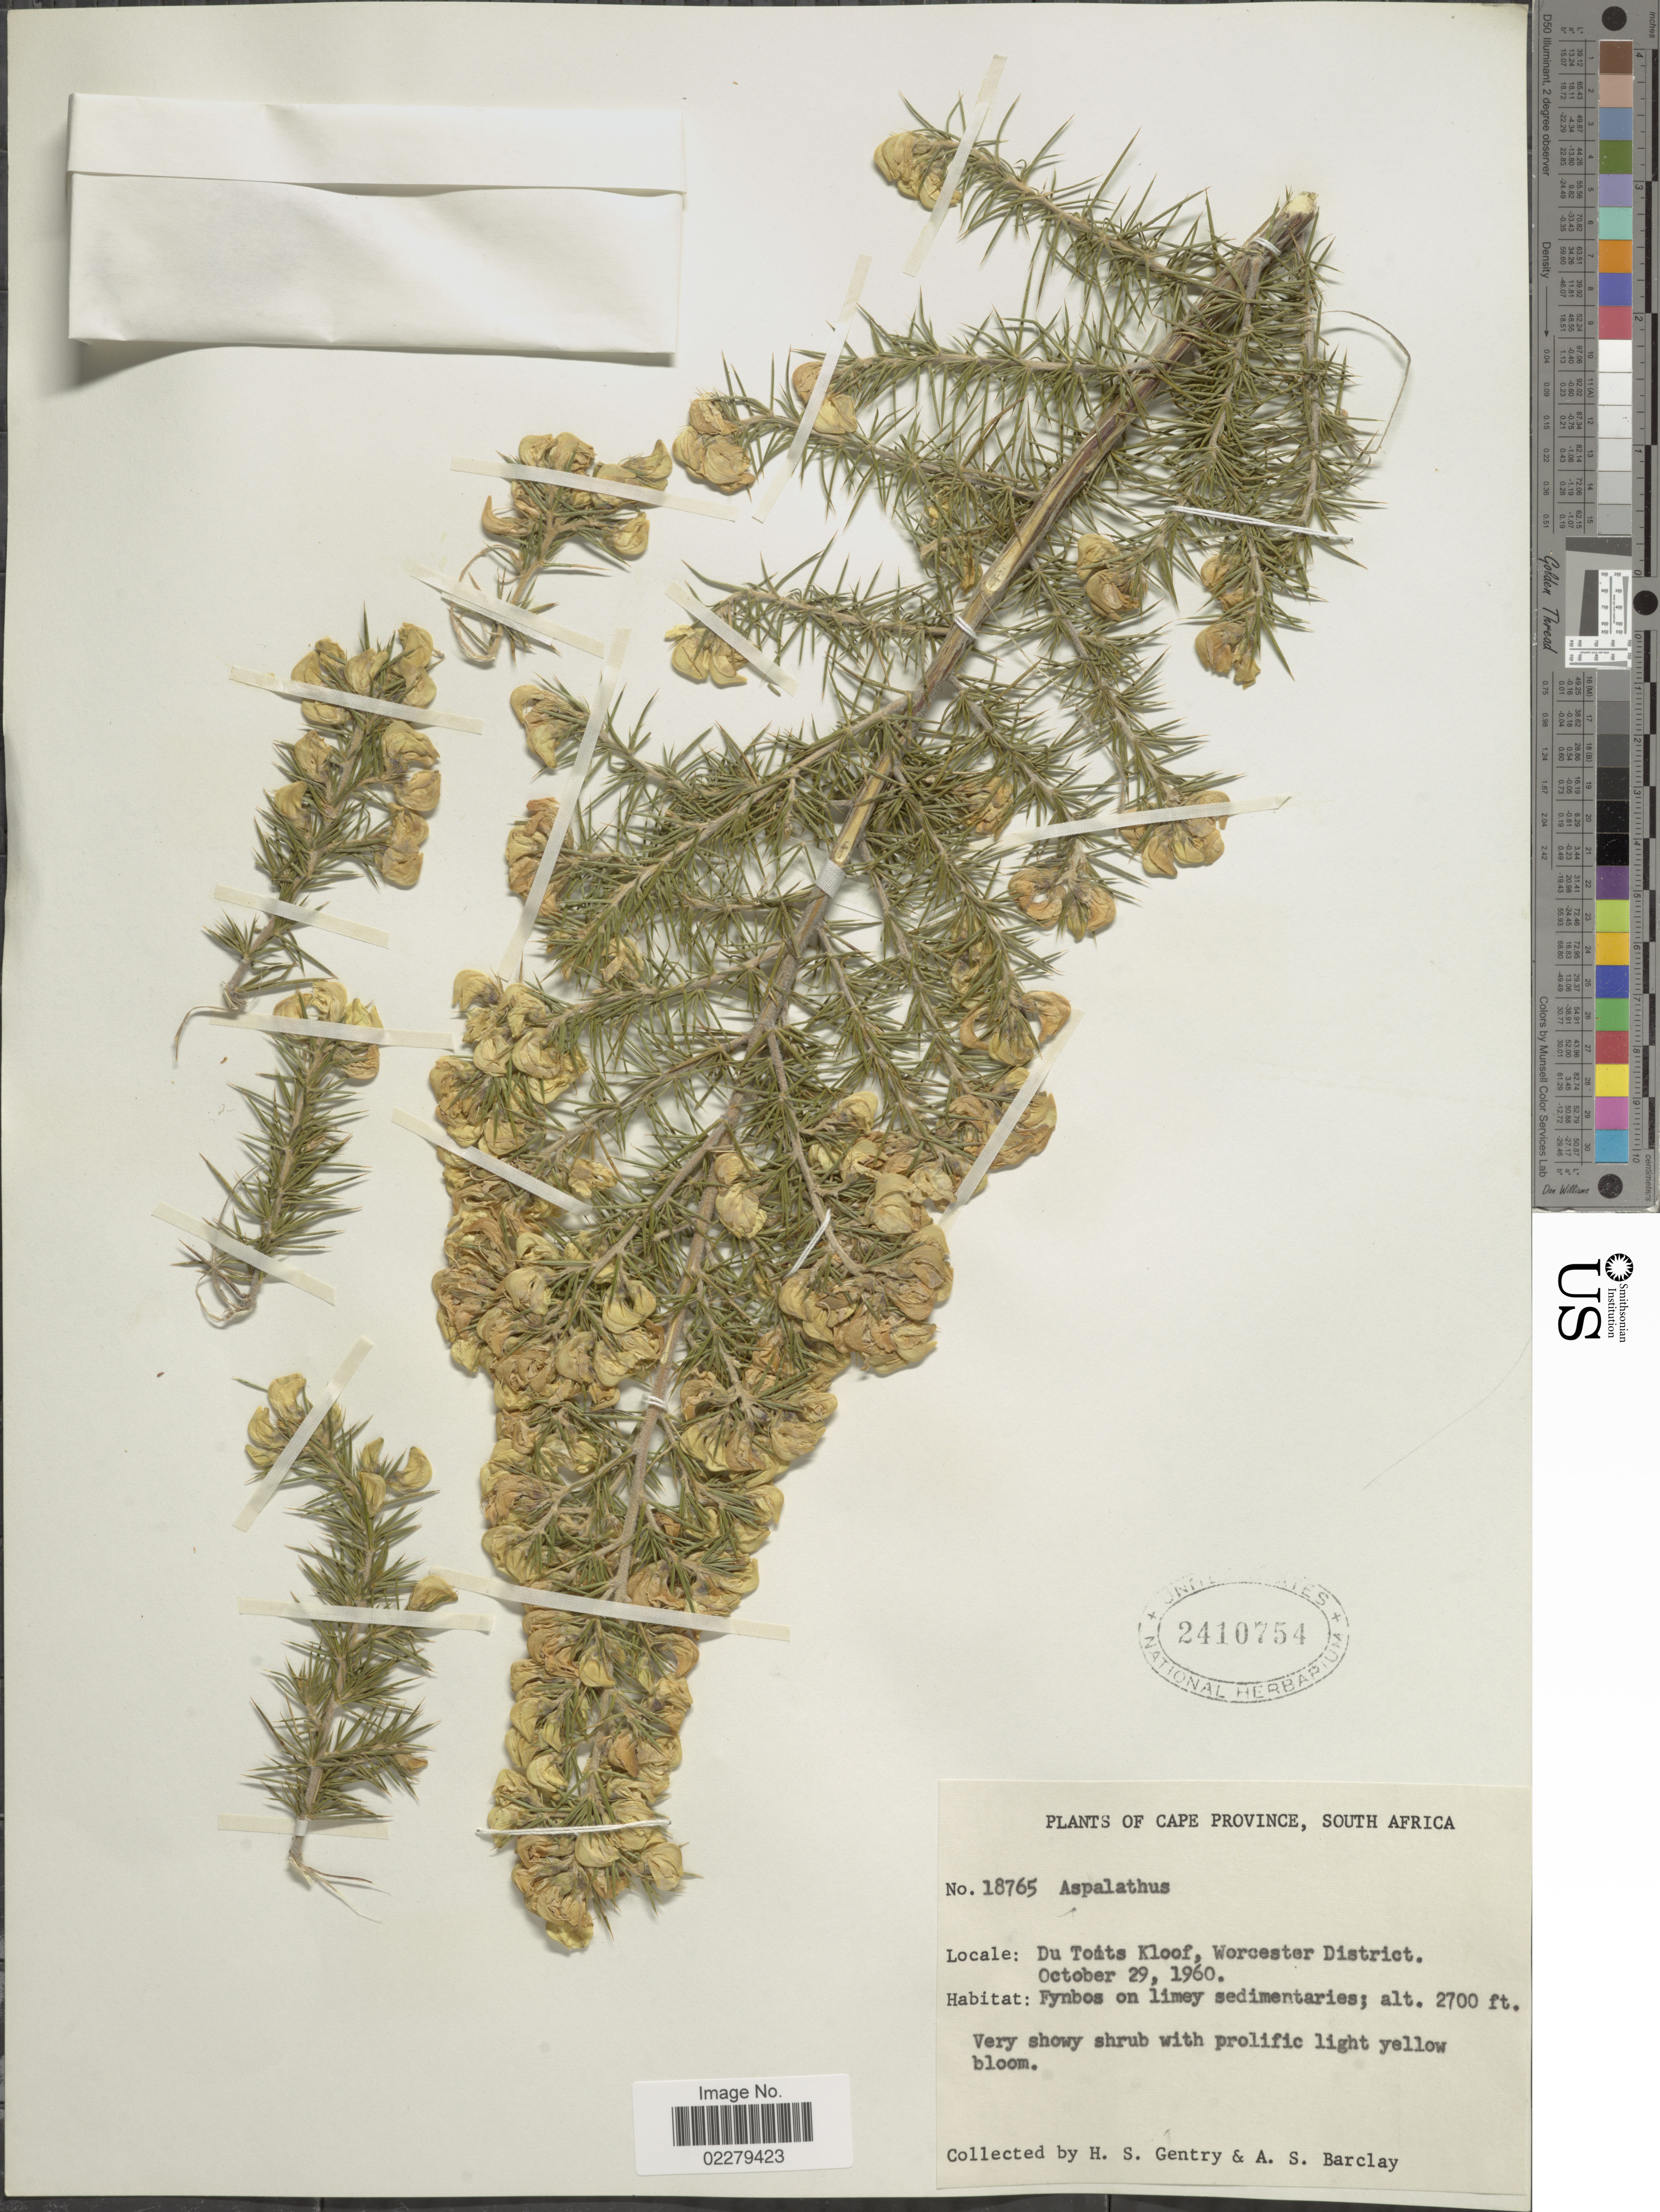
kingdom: Plantae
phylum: Tracheophyta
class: Magnoliopsida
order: Fabales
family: Fabaceae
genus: Aspalathus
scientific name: Aspalathus sp.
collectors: H. S. Gentry & A. S. Barclay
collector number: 18765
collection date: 1960-10-29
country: South Africa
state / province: Western Cape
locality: Du Toits Kloof, Worcester District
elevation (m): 823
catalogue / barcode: US 2410754